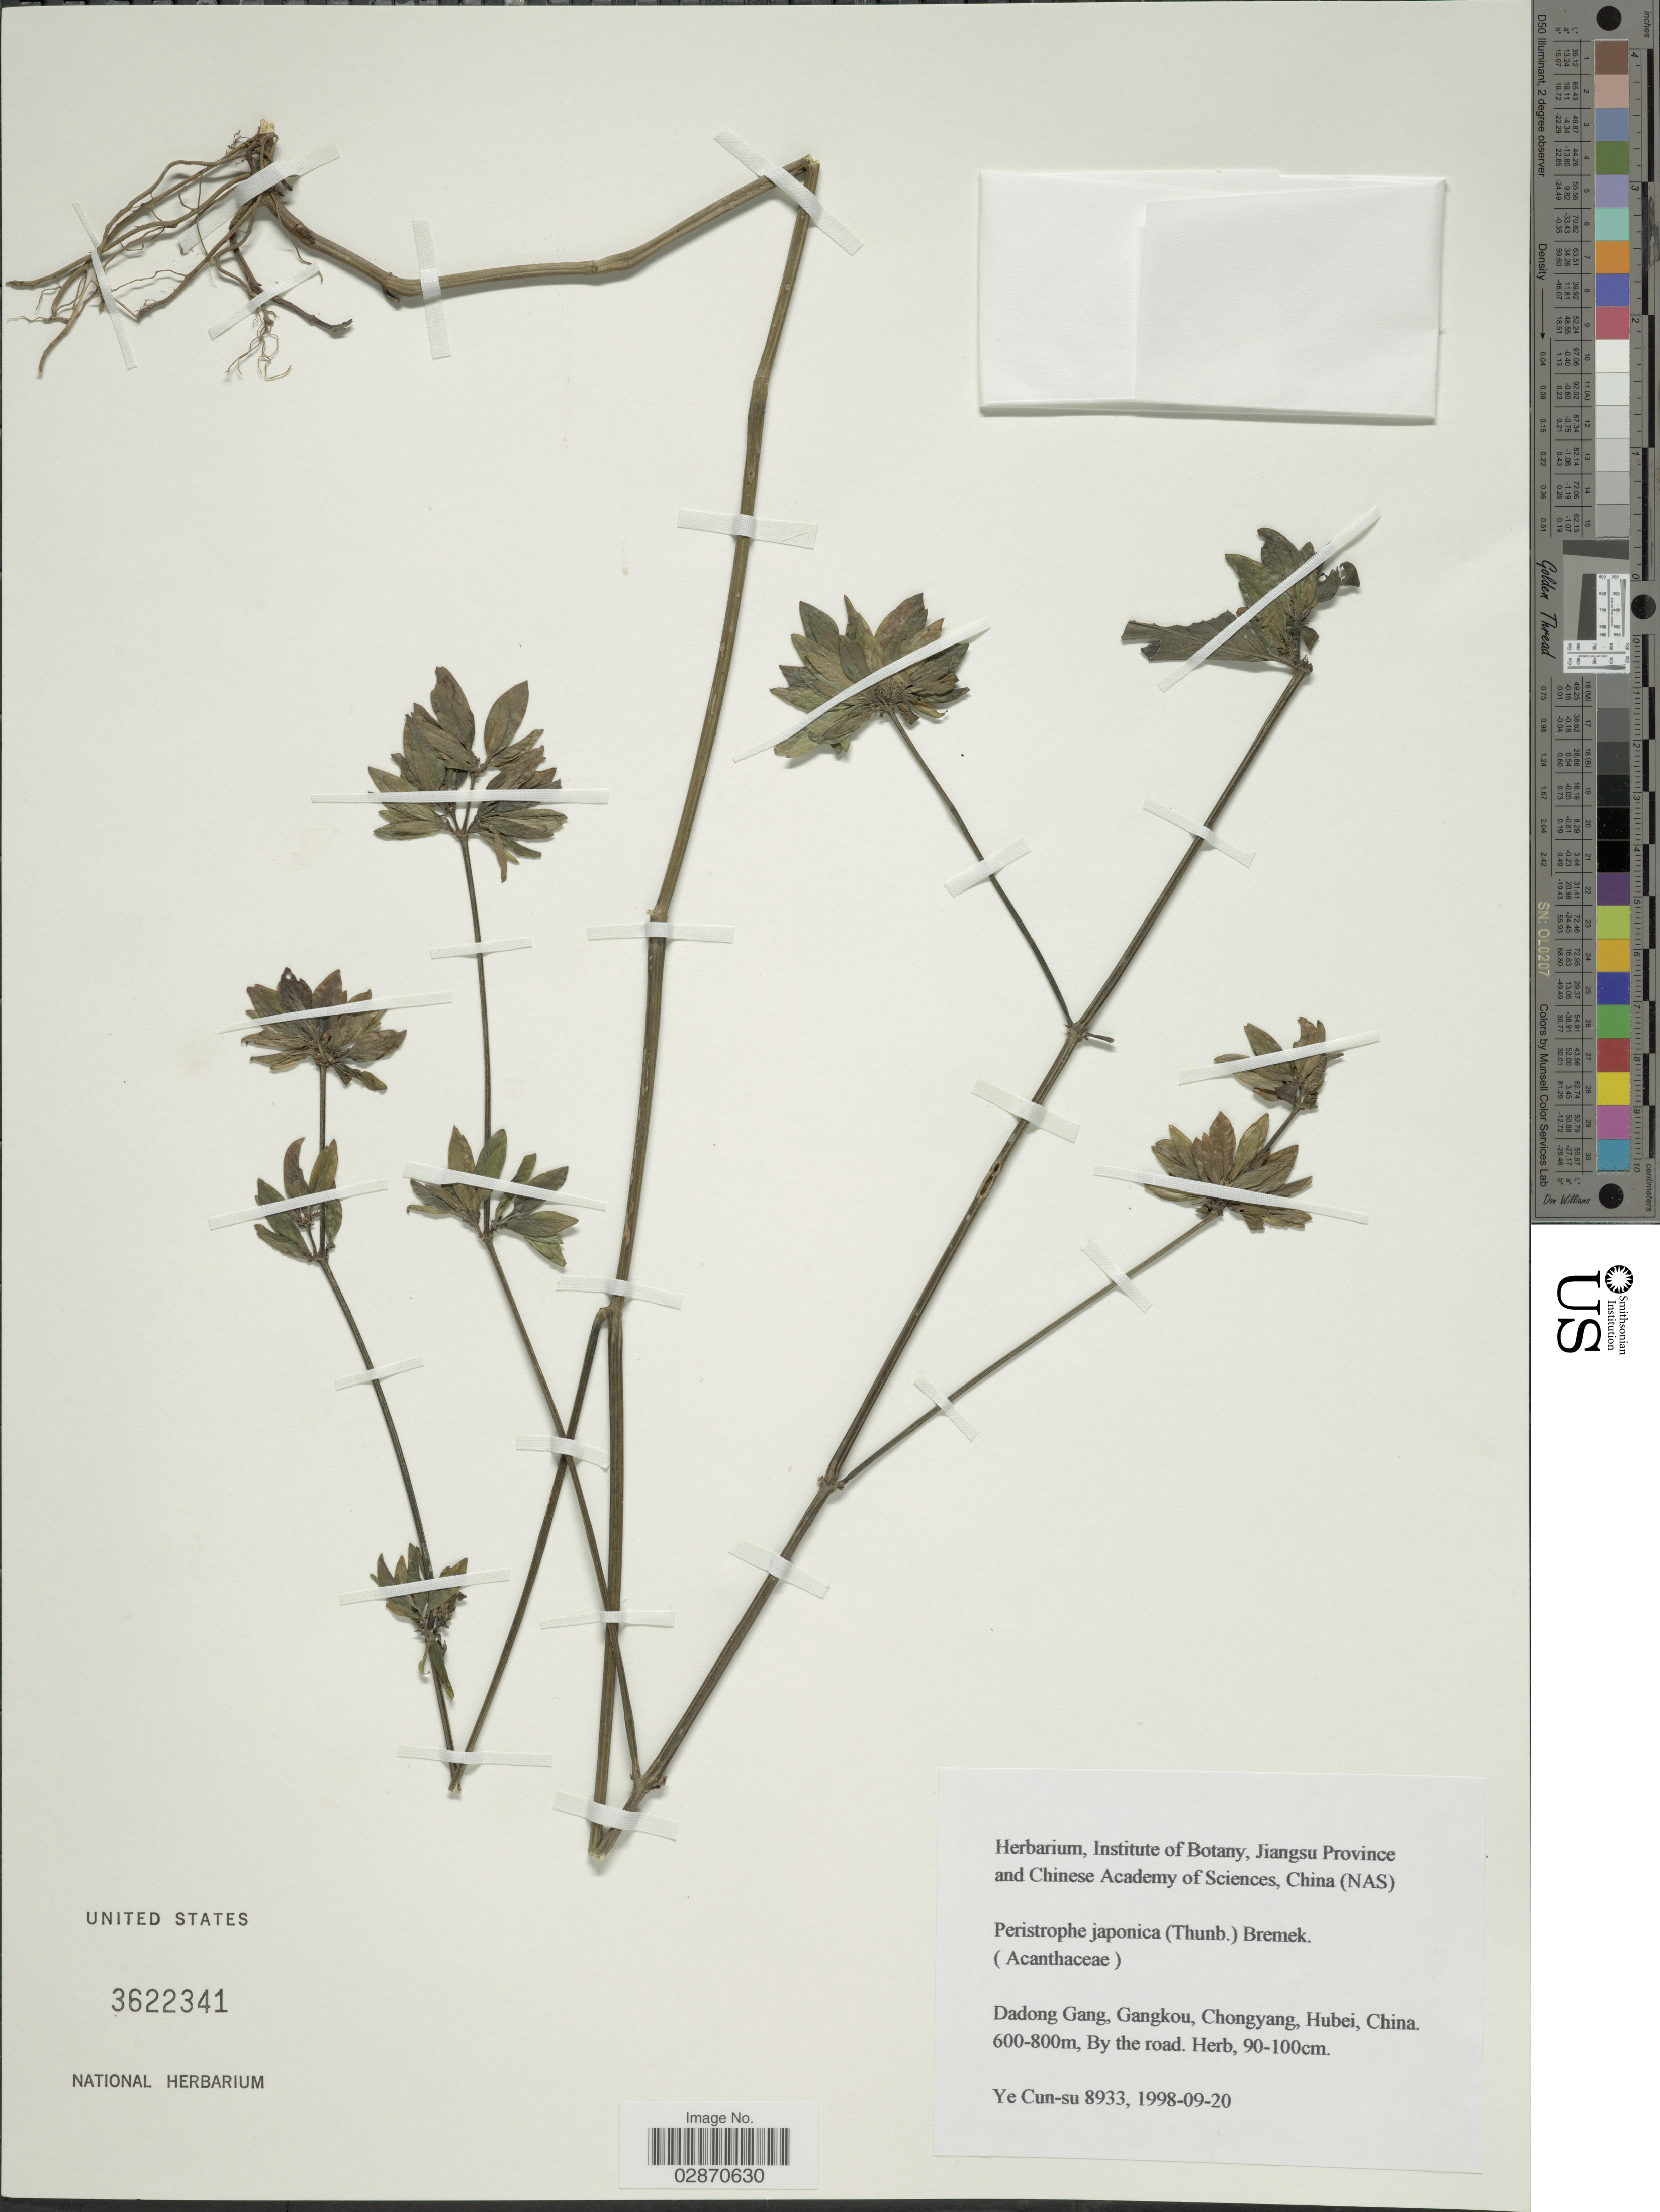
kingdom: Plantae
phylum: Tracheophyta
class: Magnoliopsida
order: Lamiales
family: Acanthaceae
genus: Peristrophe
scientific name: Peristrophe japonica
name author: (Thunb.) Bremek.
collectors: Ye Cun-su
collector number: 8933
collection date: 1998-09-20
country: China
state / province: Hubei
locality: Dadong Gang, Gangkou, Chongyang.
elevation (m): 600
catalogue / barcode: US 3622341